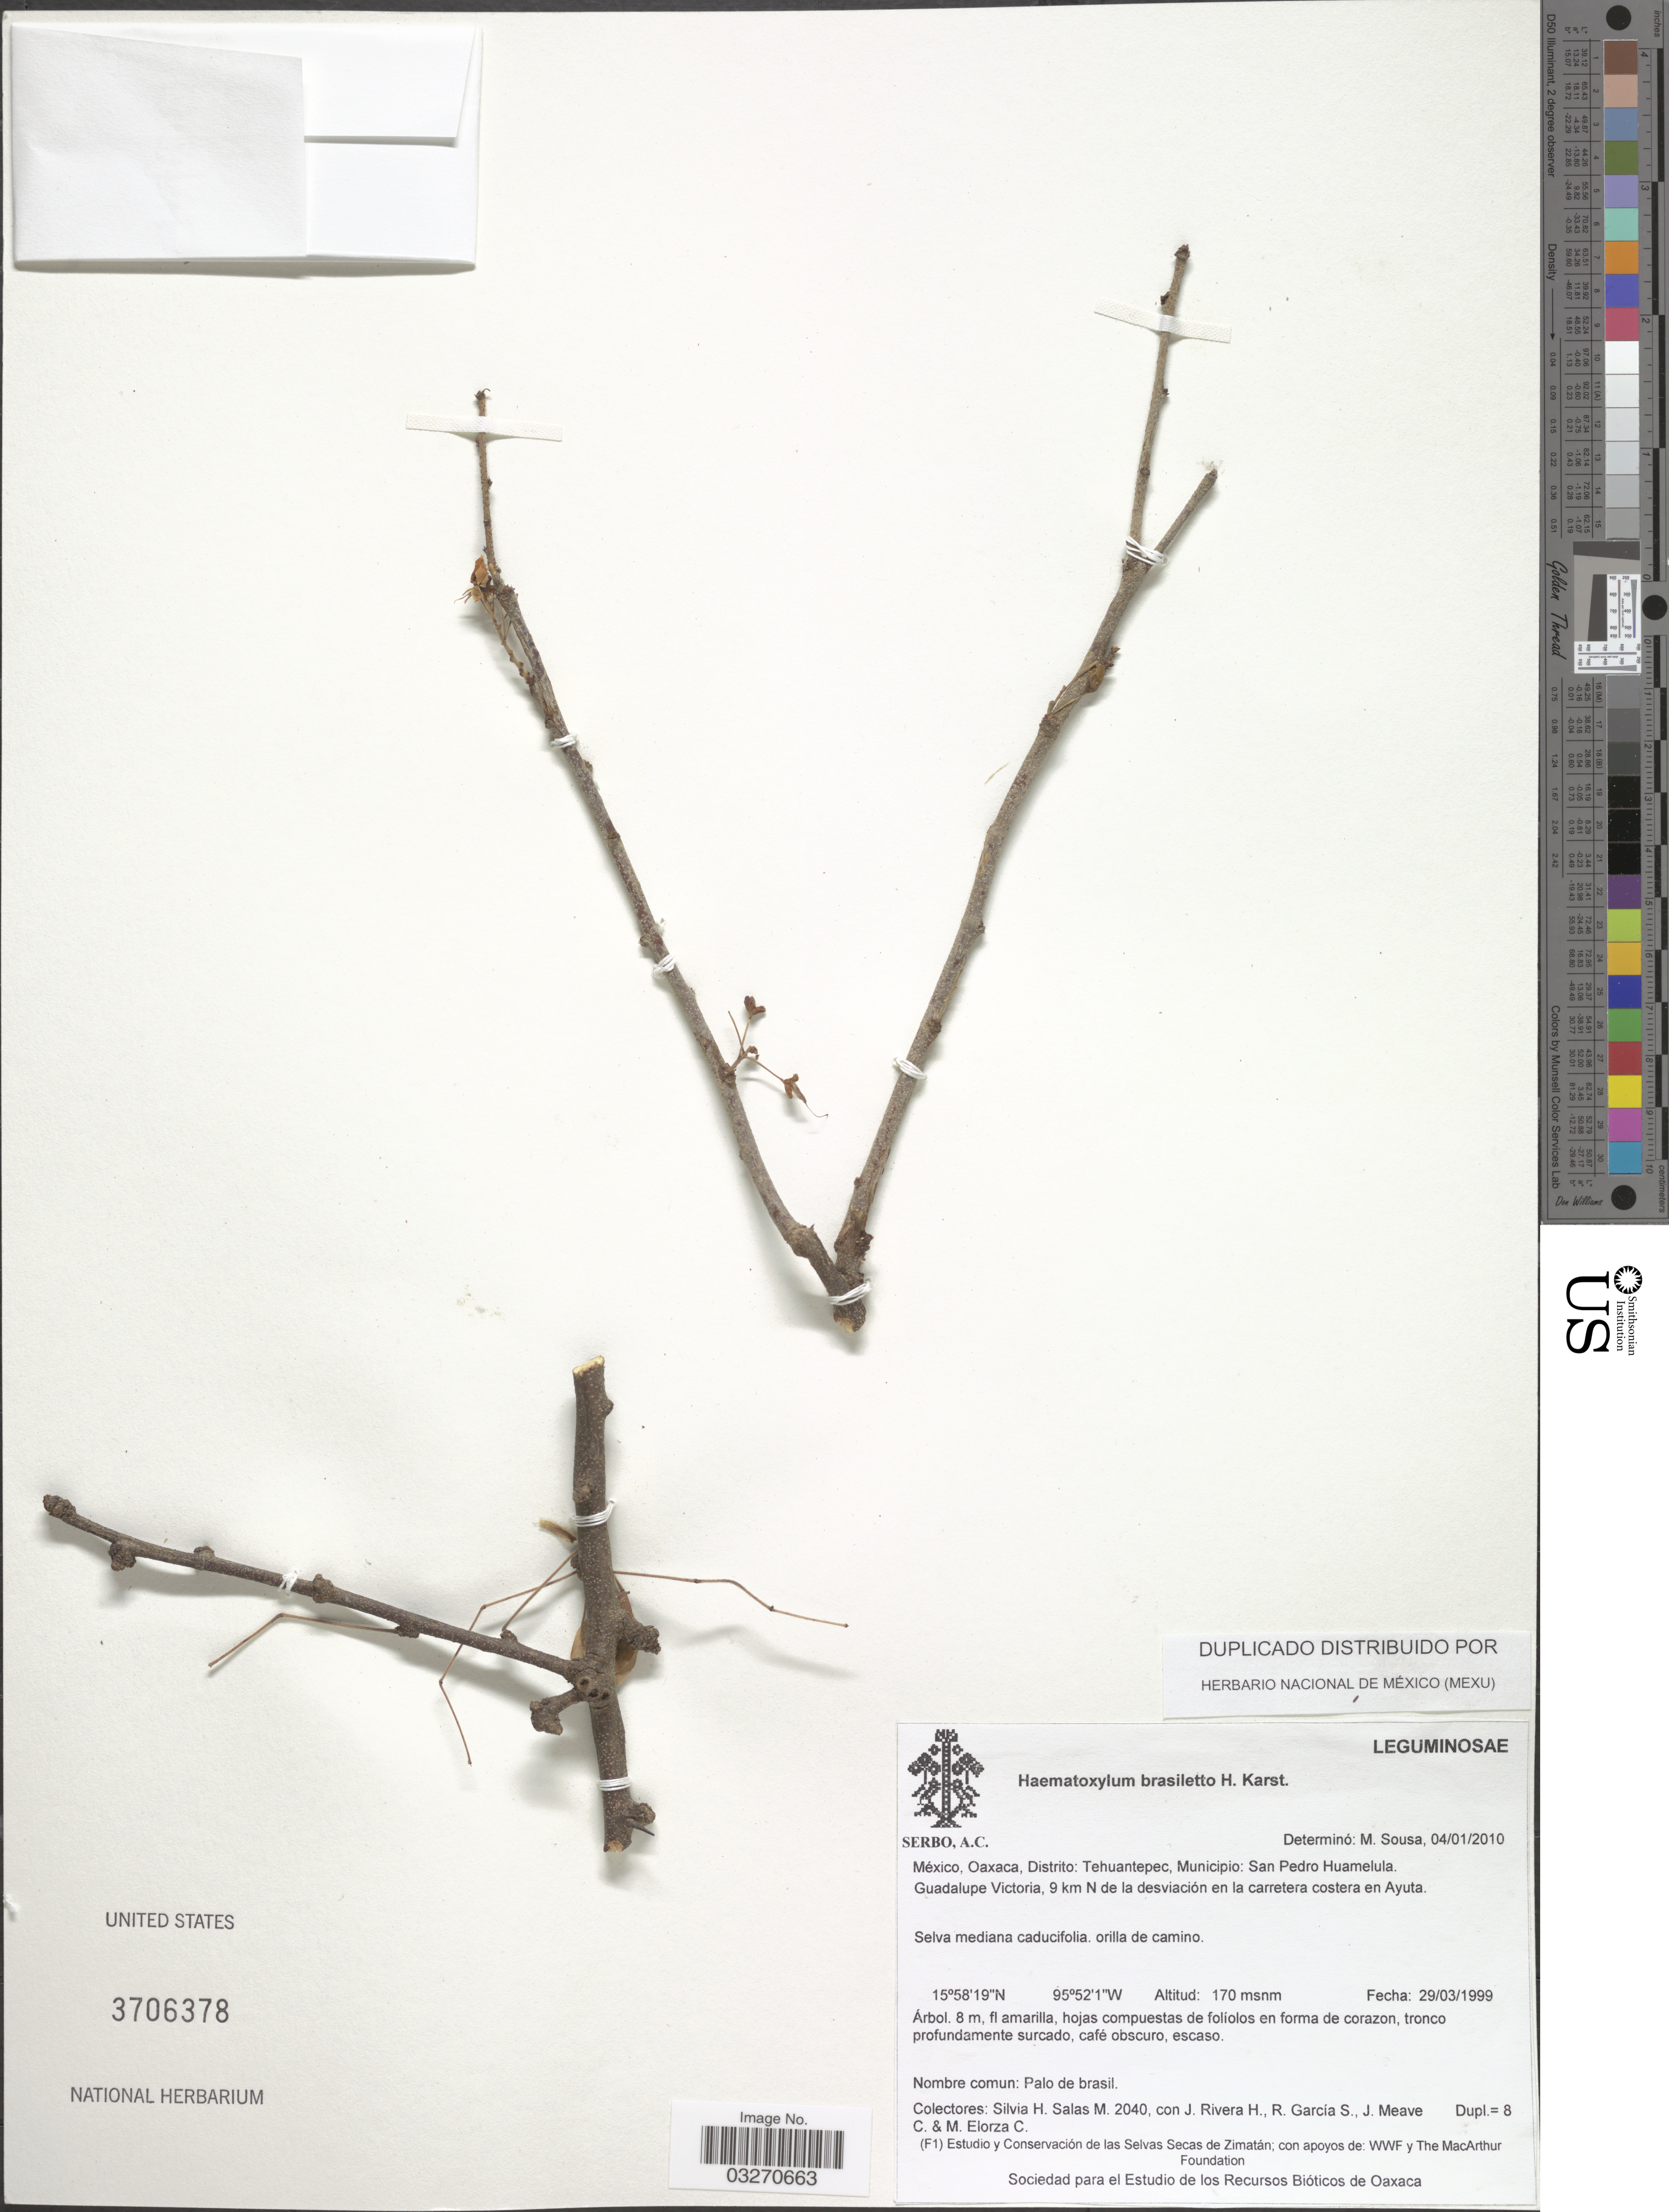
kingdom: Plantae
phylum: Tracheophyta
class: Magnoliopsida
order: Fabales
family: Fabaceae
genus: Haematoxylum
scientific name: Haematoxylum brasiletto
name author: H. Karst.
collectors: S. Salas M., J. Rivera, R. Garcia Sosa, J. Meave & M. Elorza C.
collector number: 2040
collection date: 1999-03-29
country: Mexico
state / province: Oaxaca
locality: Distrito: Tehuantepec, Municipio: San Pedro Huamelula. Guadalupe Victoria, 9 km N de la desviación en la carretera costera en Ayuta.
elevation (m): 170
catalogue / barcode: US 3706378